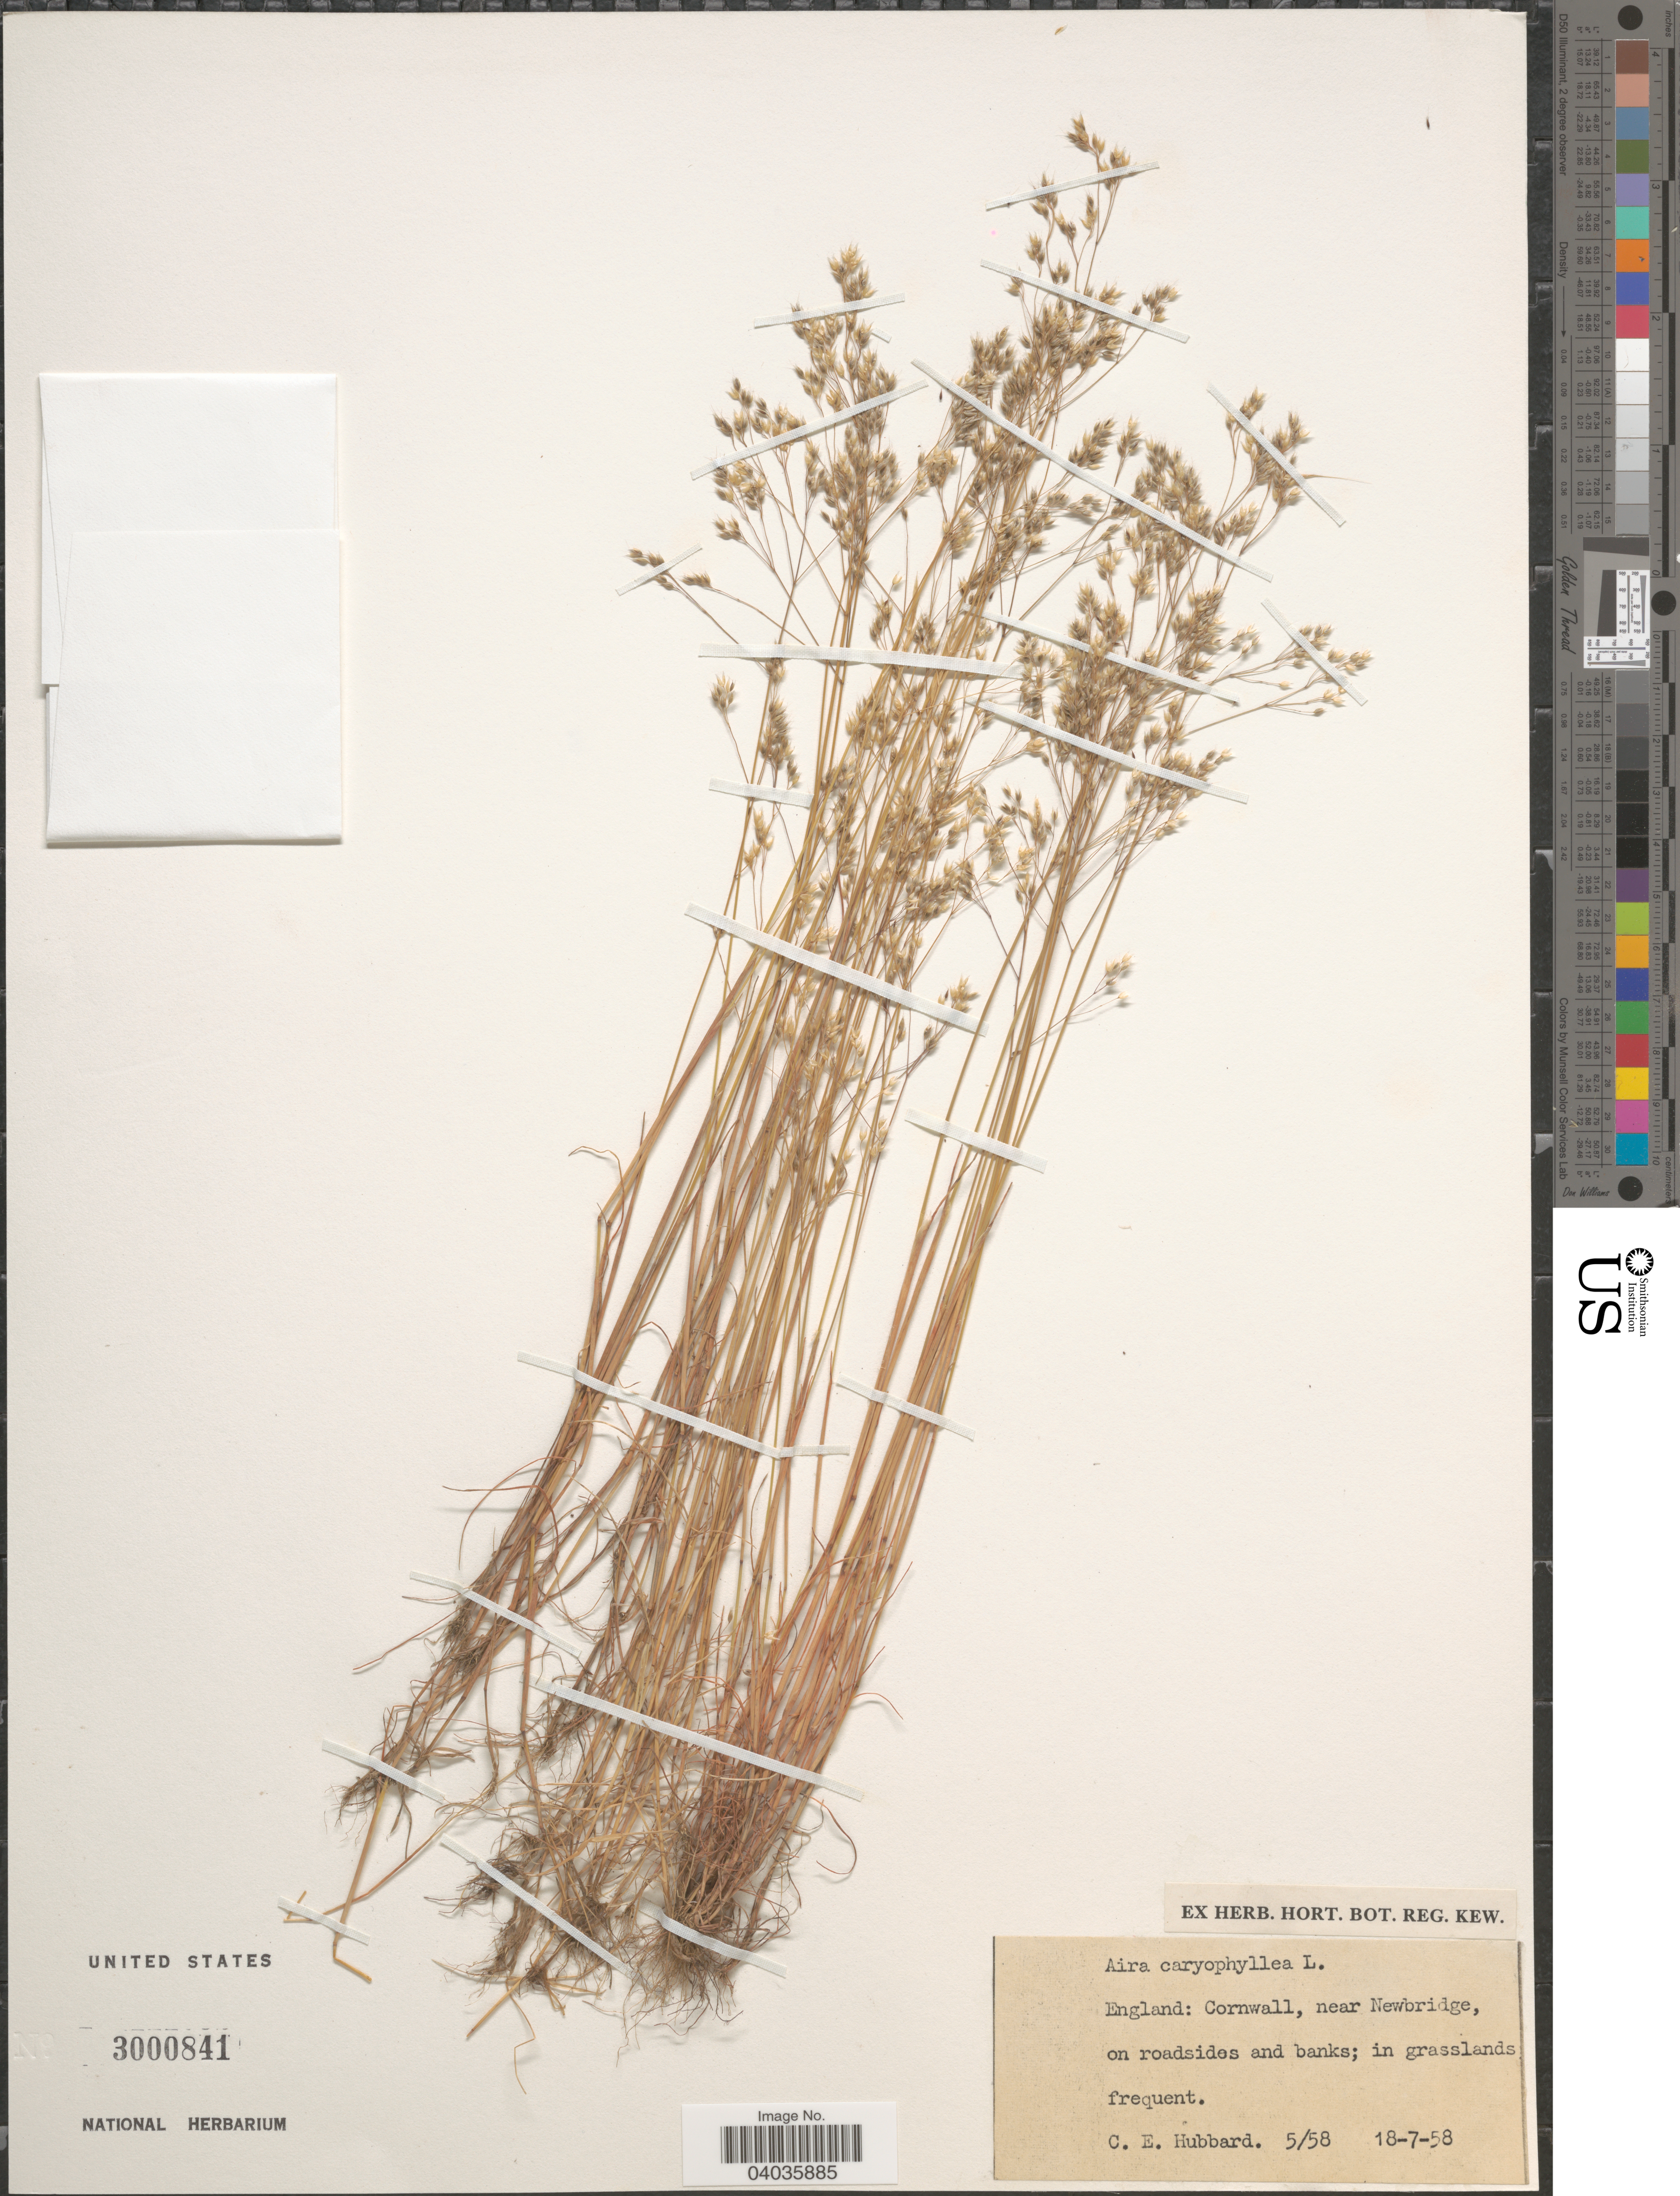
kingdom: Plantae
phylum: Tracheophyta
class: Liliopsida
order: Poales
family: Poaceae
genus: Aira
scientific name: Aira caryophyllea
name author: L.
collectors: C. E. Hubbard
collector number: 5/58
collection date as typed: Transcribed d/m/y: 18/7/58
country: United Kingdom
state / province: England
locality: Cornwall, near Newbridge, on roadsides and banks.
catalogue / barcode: US 3000841